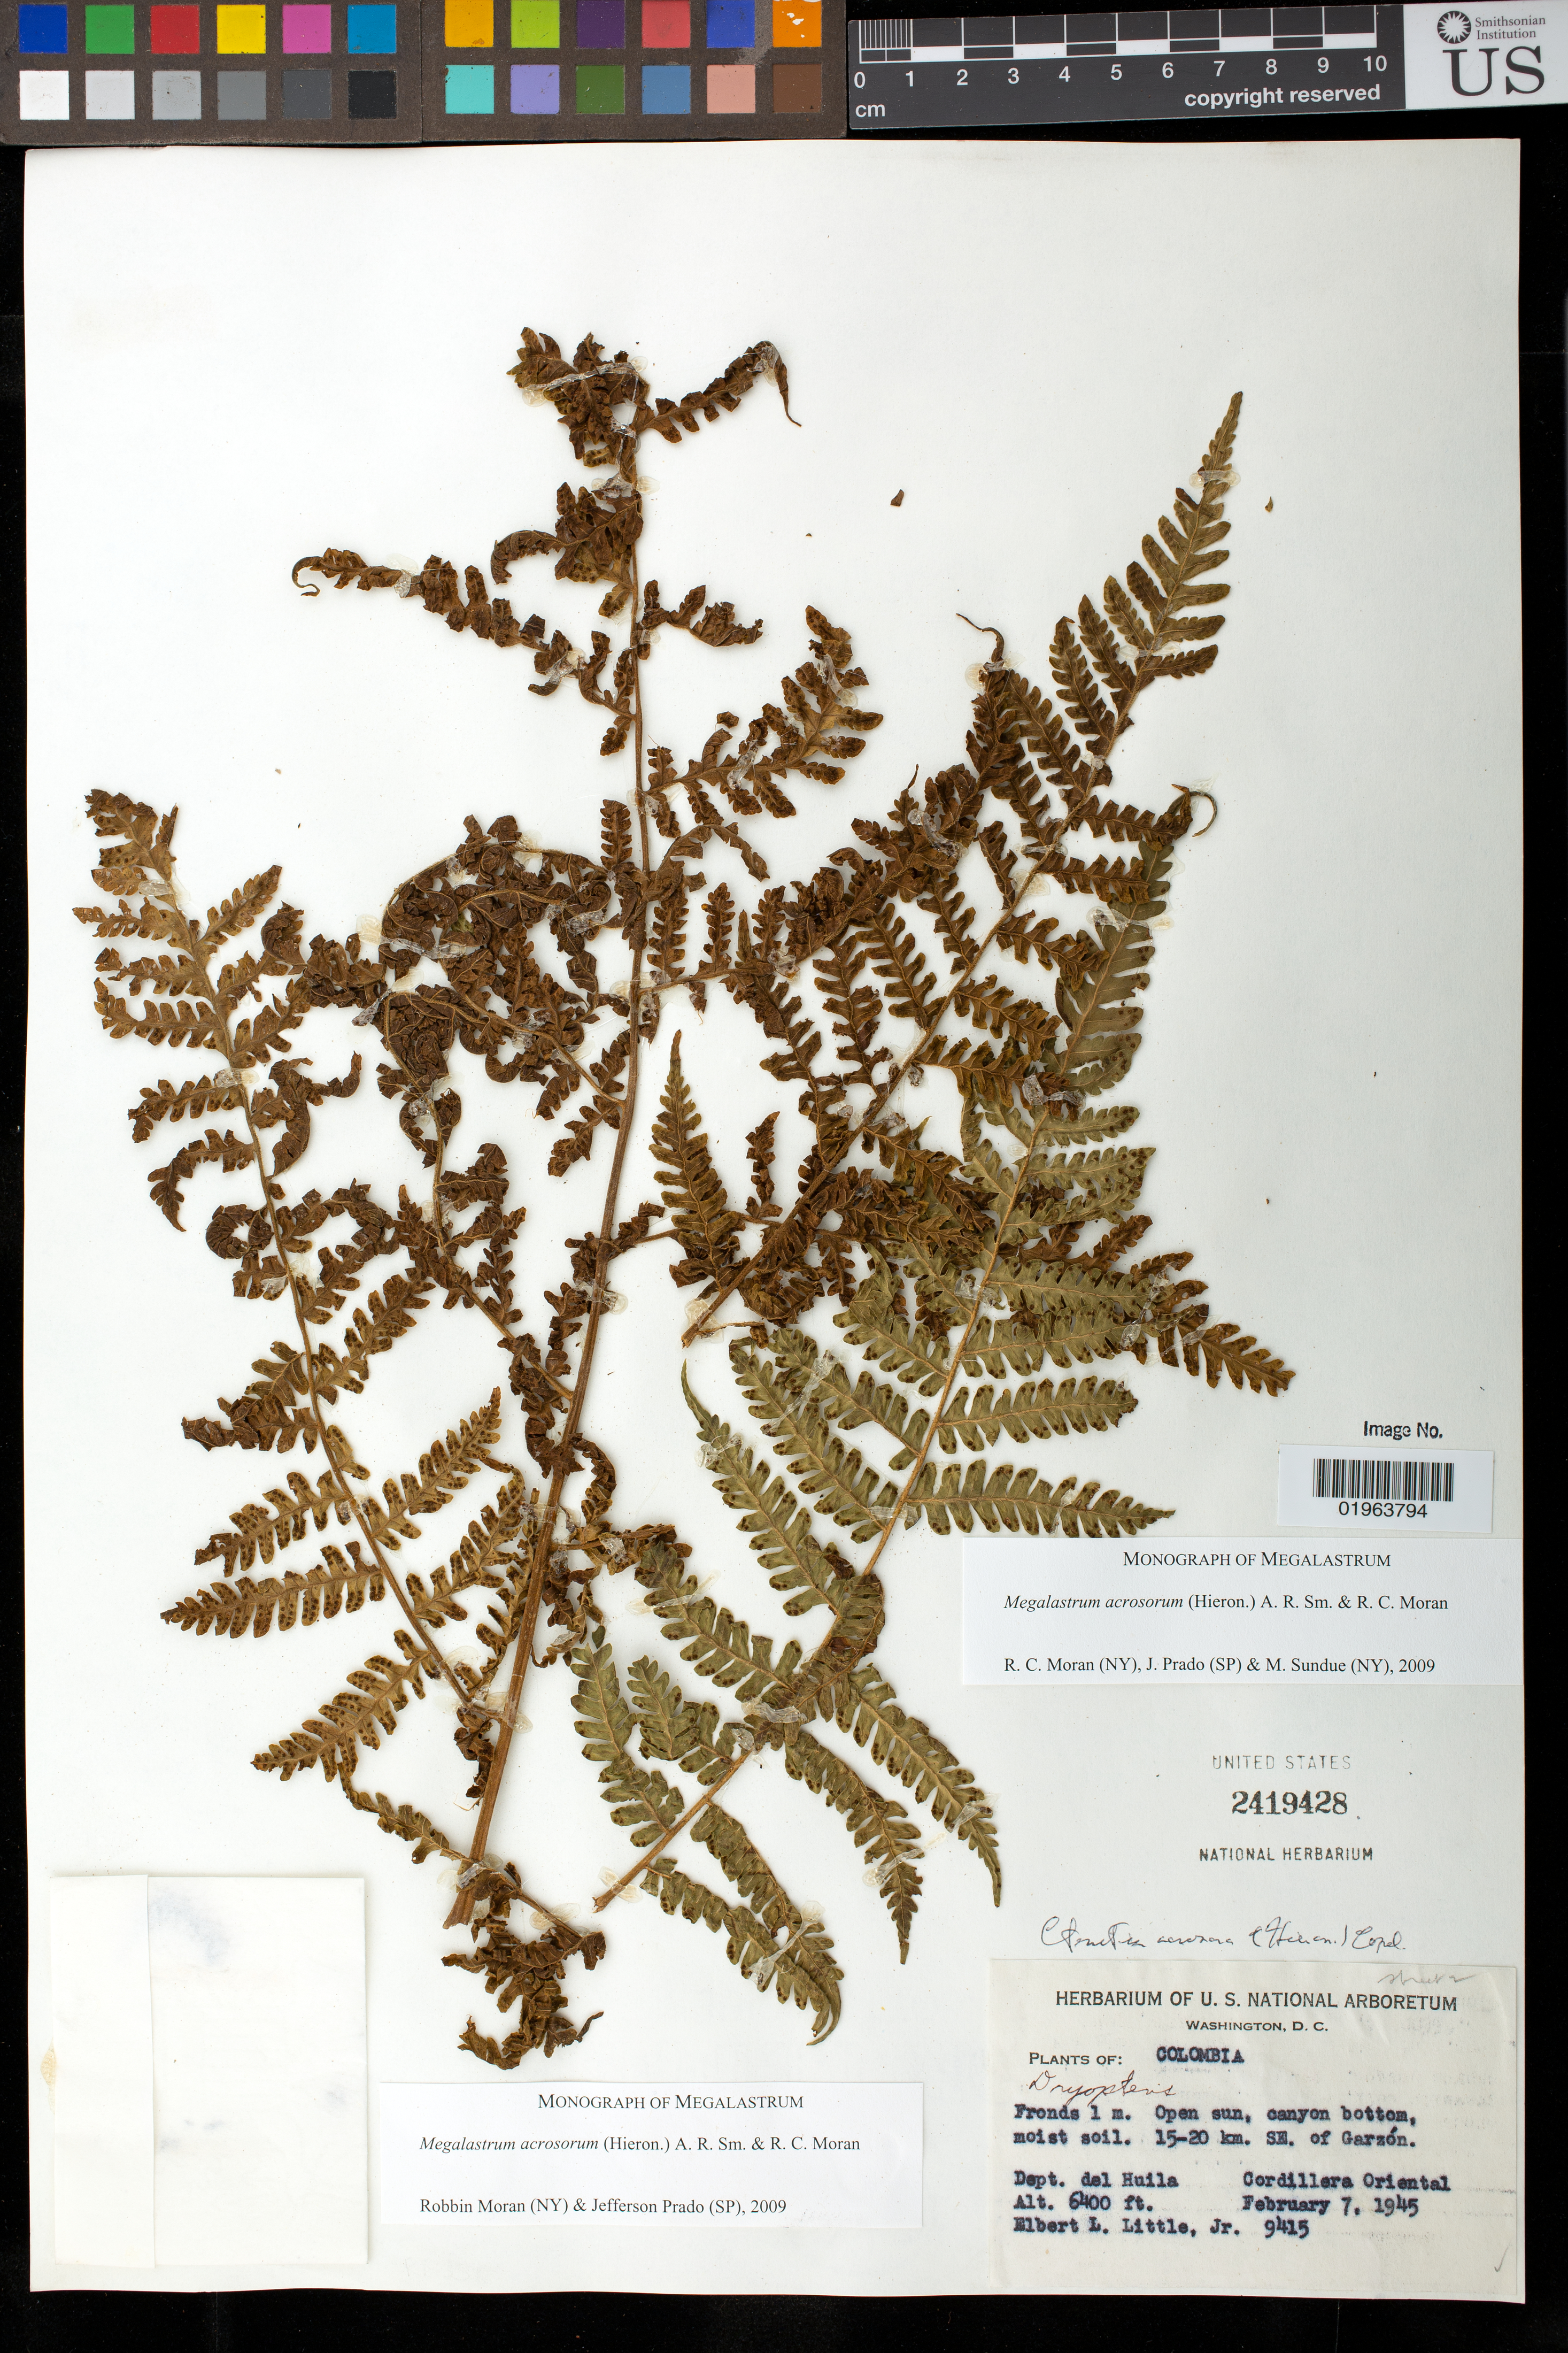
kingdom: Plantae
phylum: Tracheophyta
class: Polypodiopsida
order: Polypodiales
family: Dryopteridaceae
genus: Megalastrum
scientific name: Megalastrum acrosorum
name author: (Hieron.) A.R. Sm. & R.C. Moran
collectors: E. Little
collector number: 9415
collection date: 1945-02-07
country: Colombia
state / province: Huila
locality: Cordillera Oriental, 15-20 km SE of Garzon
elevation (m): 1951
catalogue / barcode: US 2419428